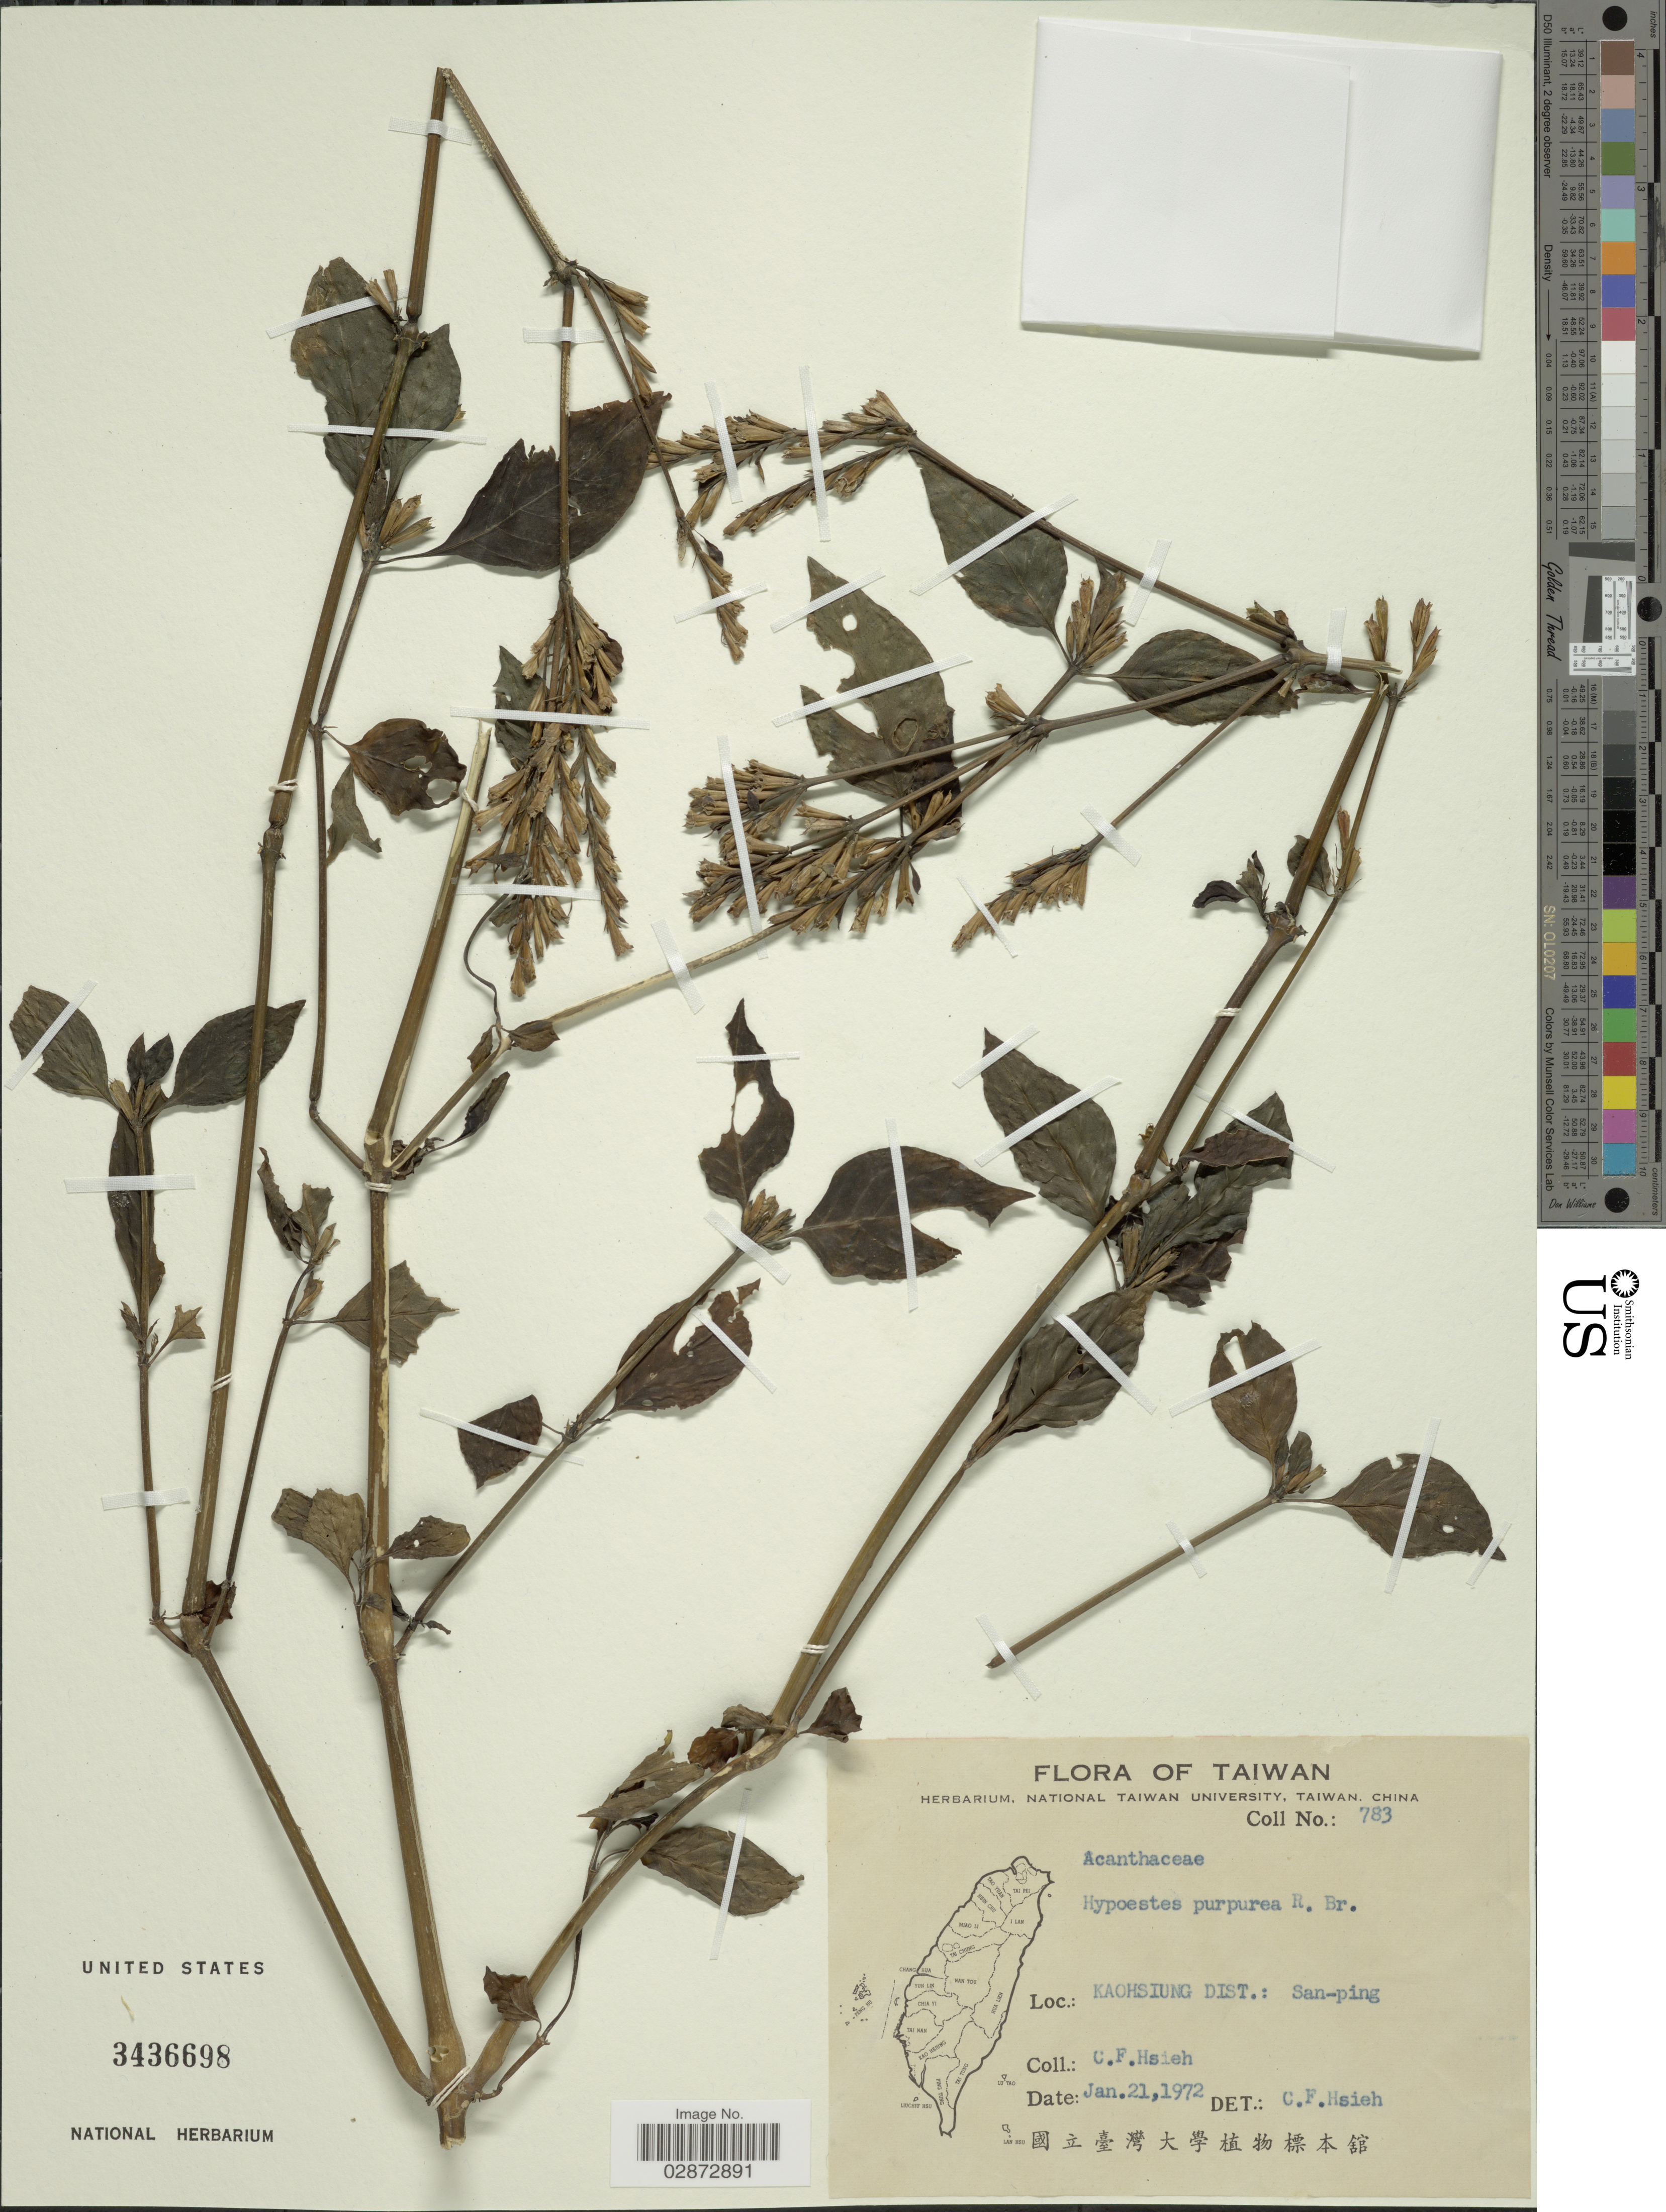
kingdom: Plantae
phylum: Tracheophyta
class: Magnoliopsida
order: Lamiales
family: Acanthaceae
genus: Hypoestes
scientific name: Hypoestes purpurea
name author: R. Br.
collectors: C. F. Hsieh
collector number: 783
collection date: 1972-01-21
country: Taiwan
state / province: Kaohsiung City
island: Taiwan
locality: Kaohsiung Dist.: San-ping.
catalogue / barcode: US 3436698